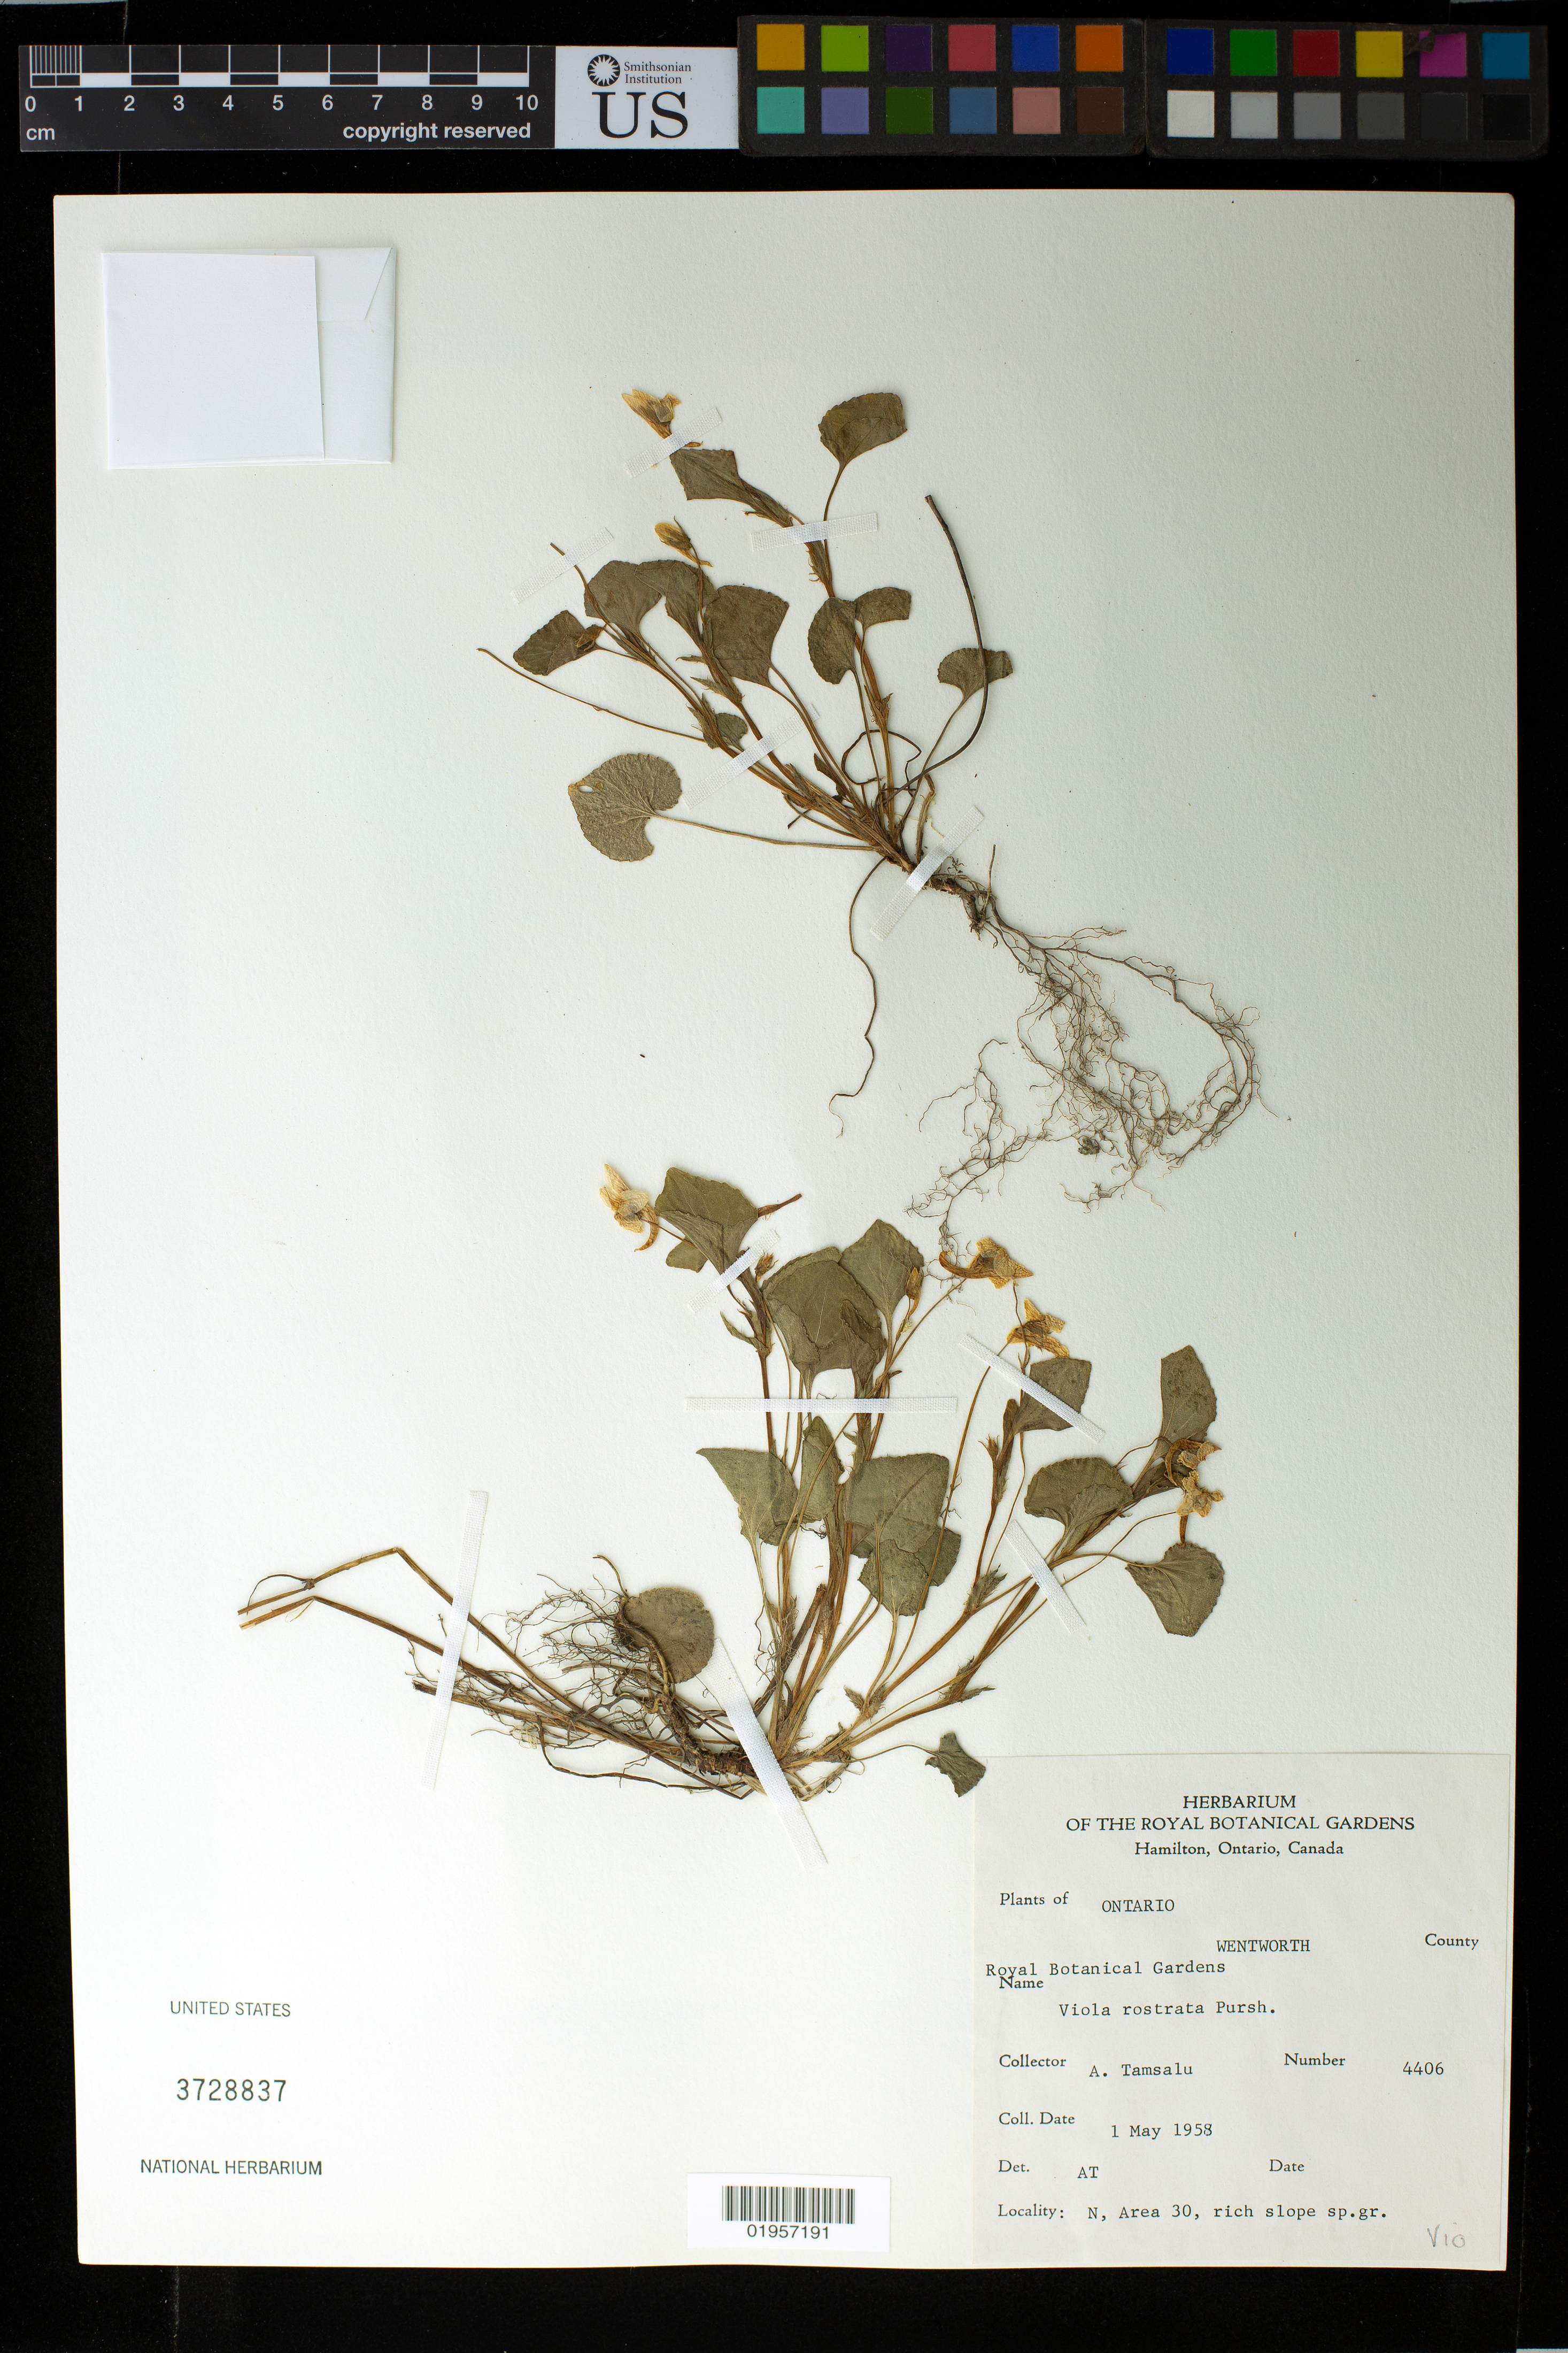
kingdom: Plantae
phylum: Tracheophyta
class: Magnoliopsida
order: Malpighiales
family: Violaceae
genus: Viola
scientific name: Viola rostrata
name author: Pursh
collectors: A. Tamsalu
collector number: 4406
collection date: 1958-05-01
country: Canada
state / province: Ontario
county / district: Wentworth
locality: Royal Botanical Gardens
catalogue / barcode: US 3728837